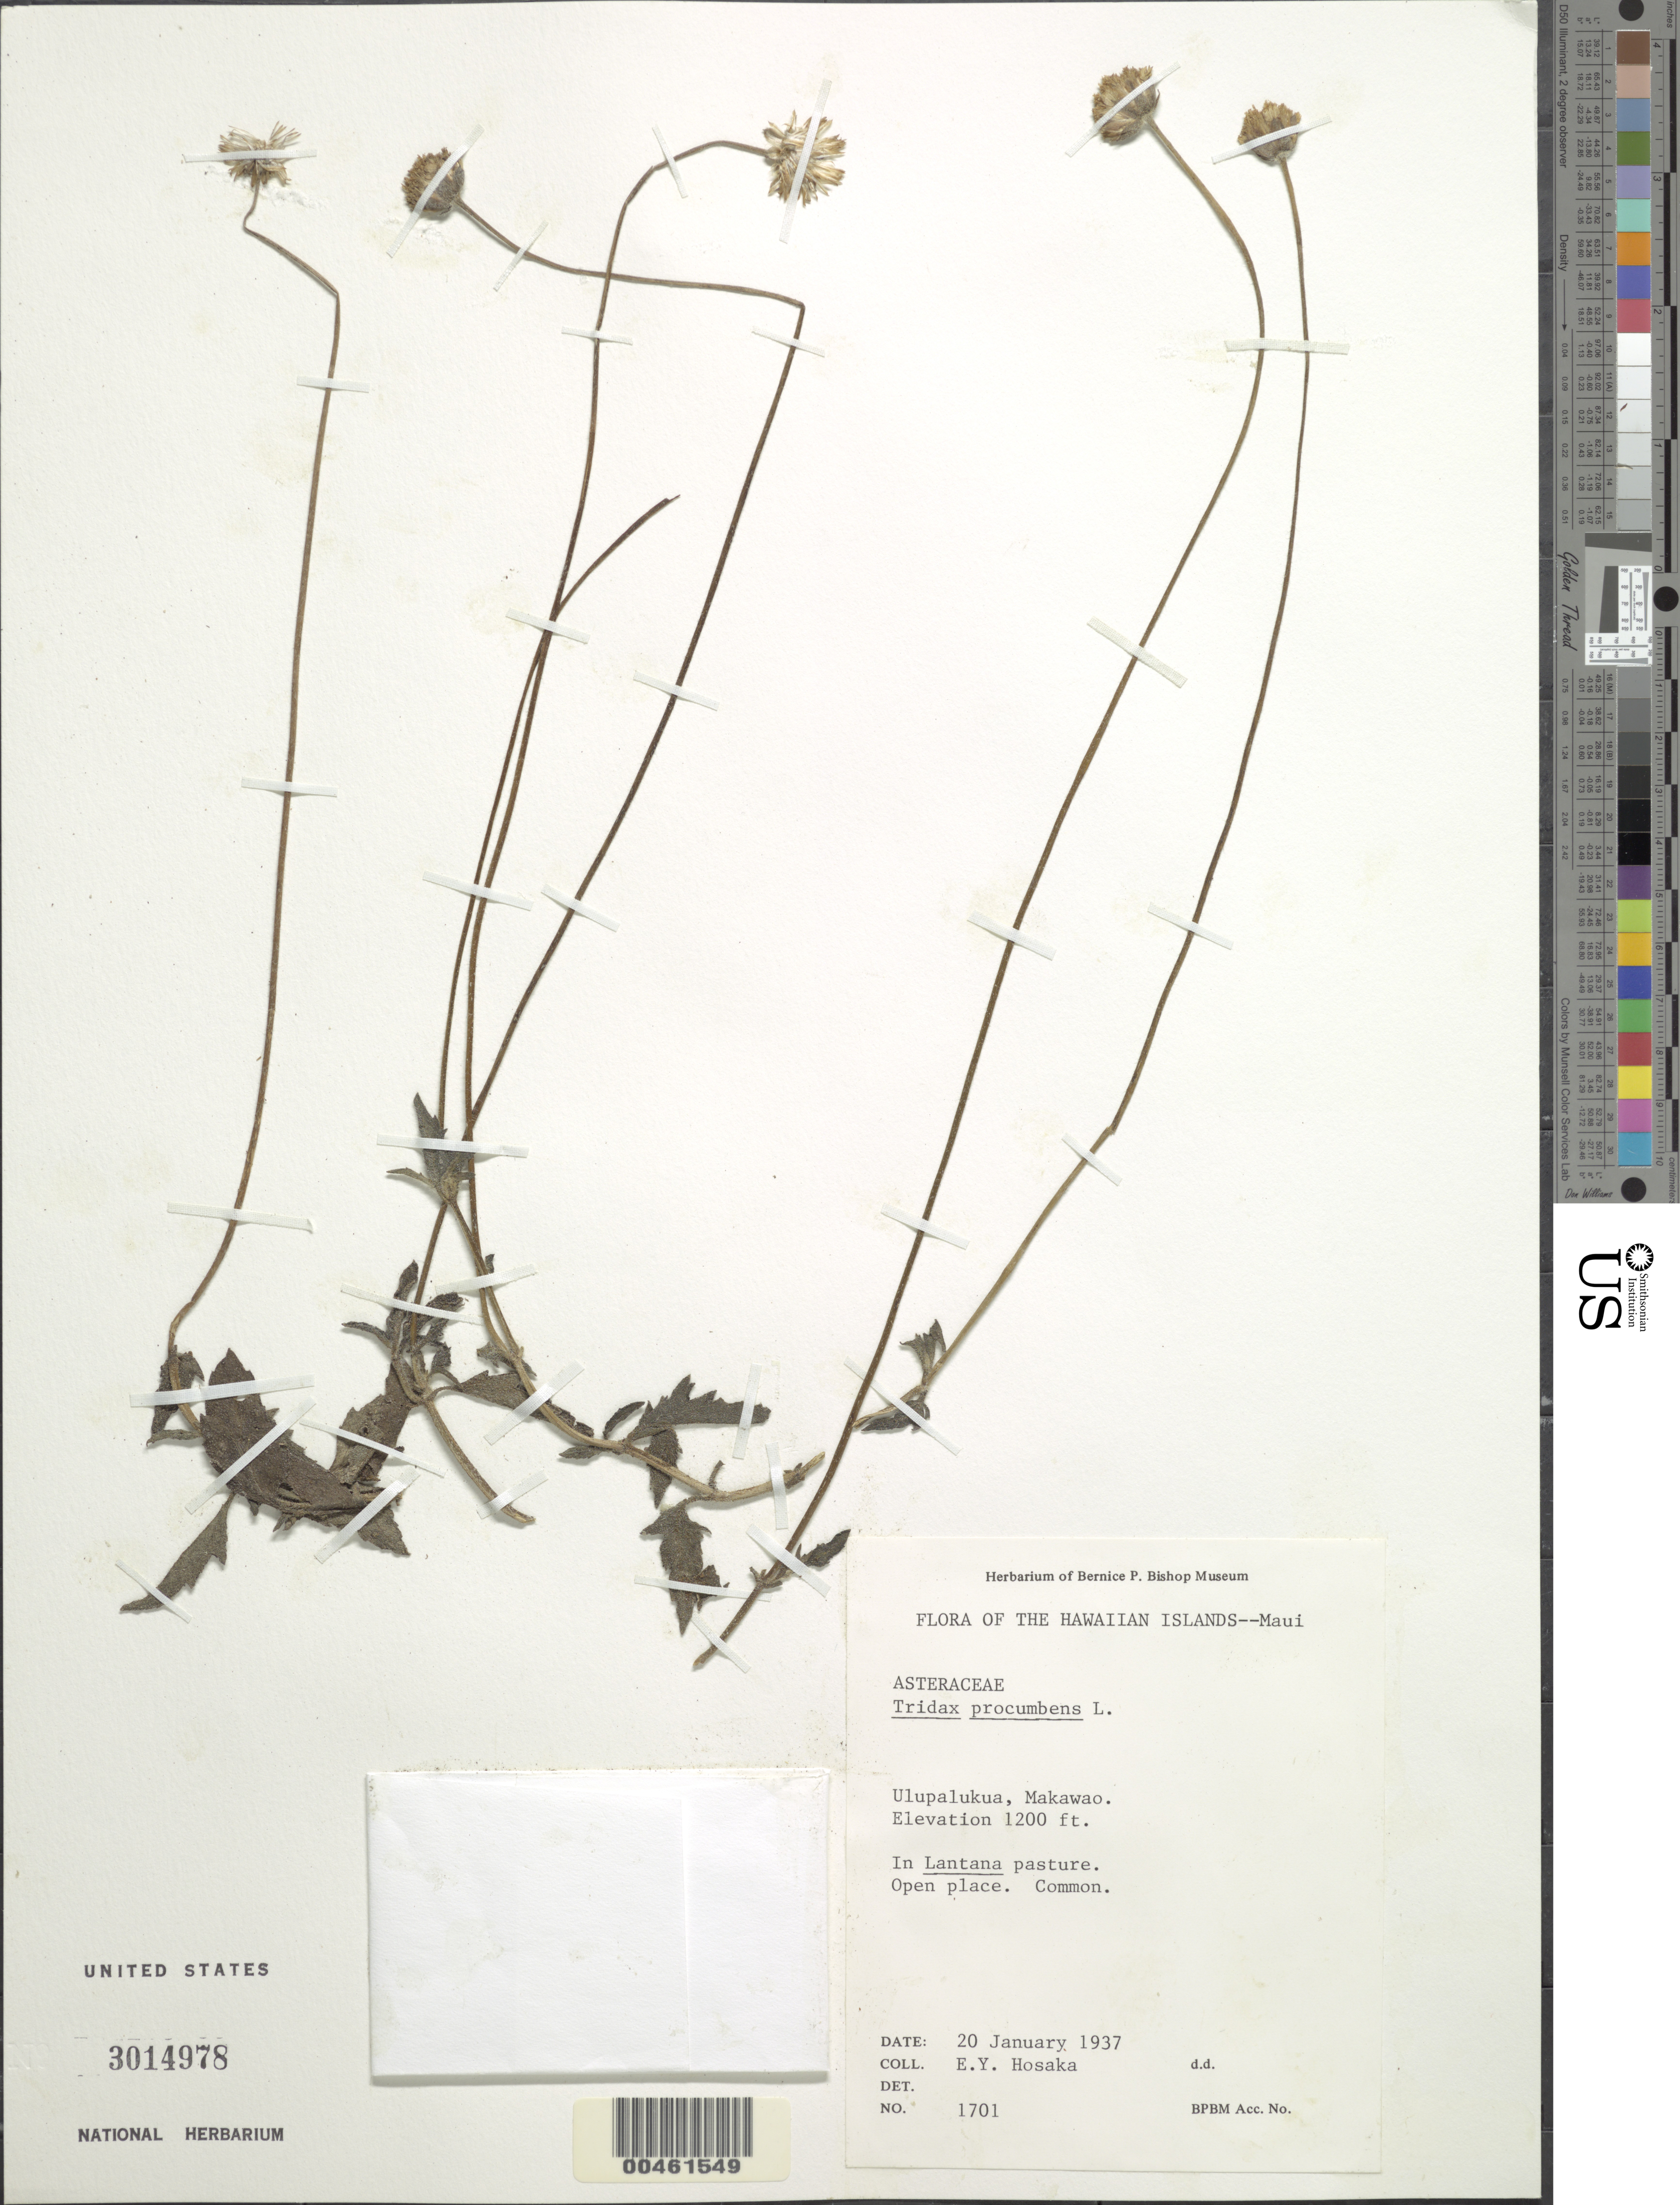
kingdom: Plantae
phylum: Tracheophyta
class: Magnoliopsida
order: Asterales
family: Asteraceae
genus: Tridax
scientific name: Tridax procumbens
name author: L.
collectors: E. Y. Hosaka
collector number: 1701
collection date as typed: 20 Jan 1937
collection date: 1937-01-20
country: United States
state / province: Hawaii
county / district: Maui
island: Maui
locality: Ulupalukua, Makawao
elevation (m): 366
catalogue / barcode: US 3014978